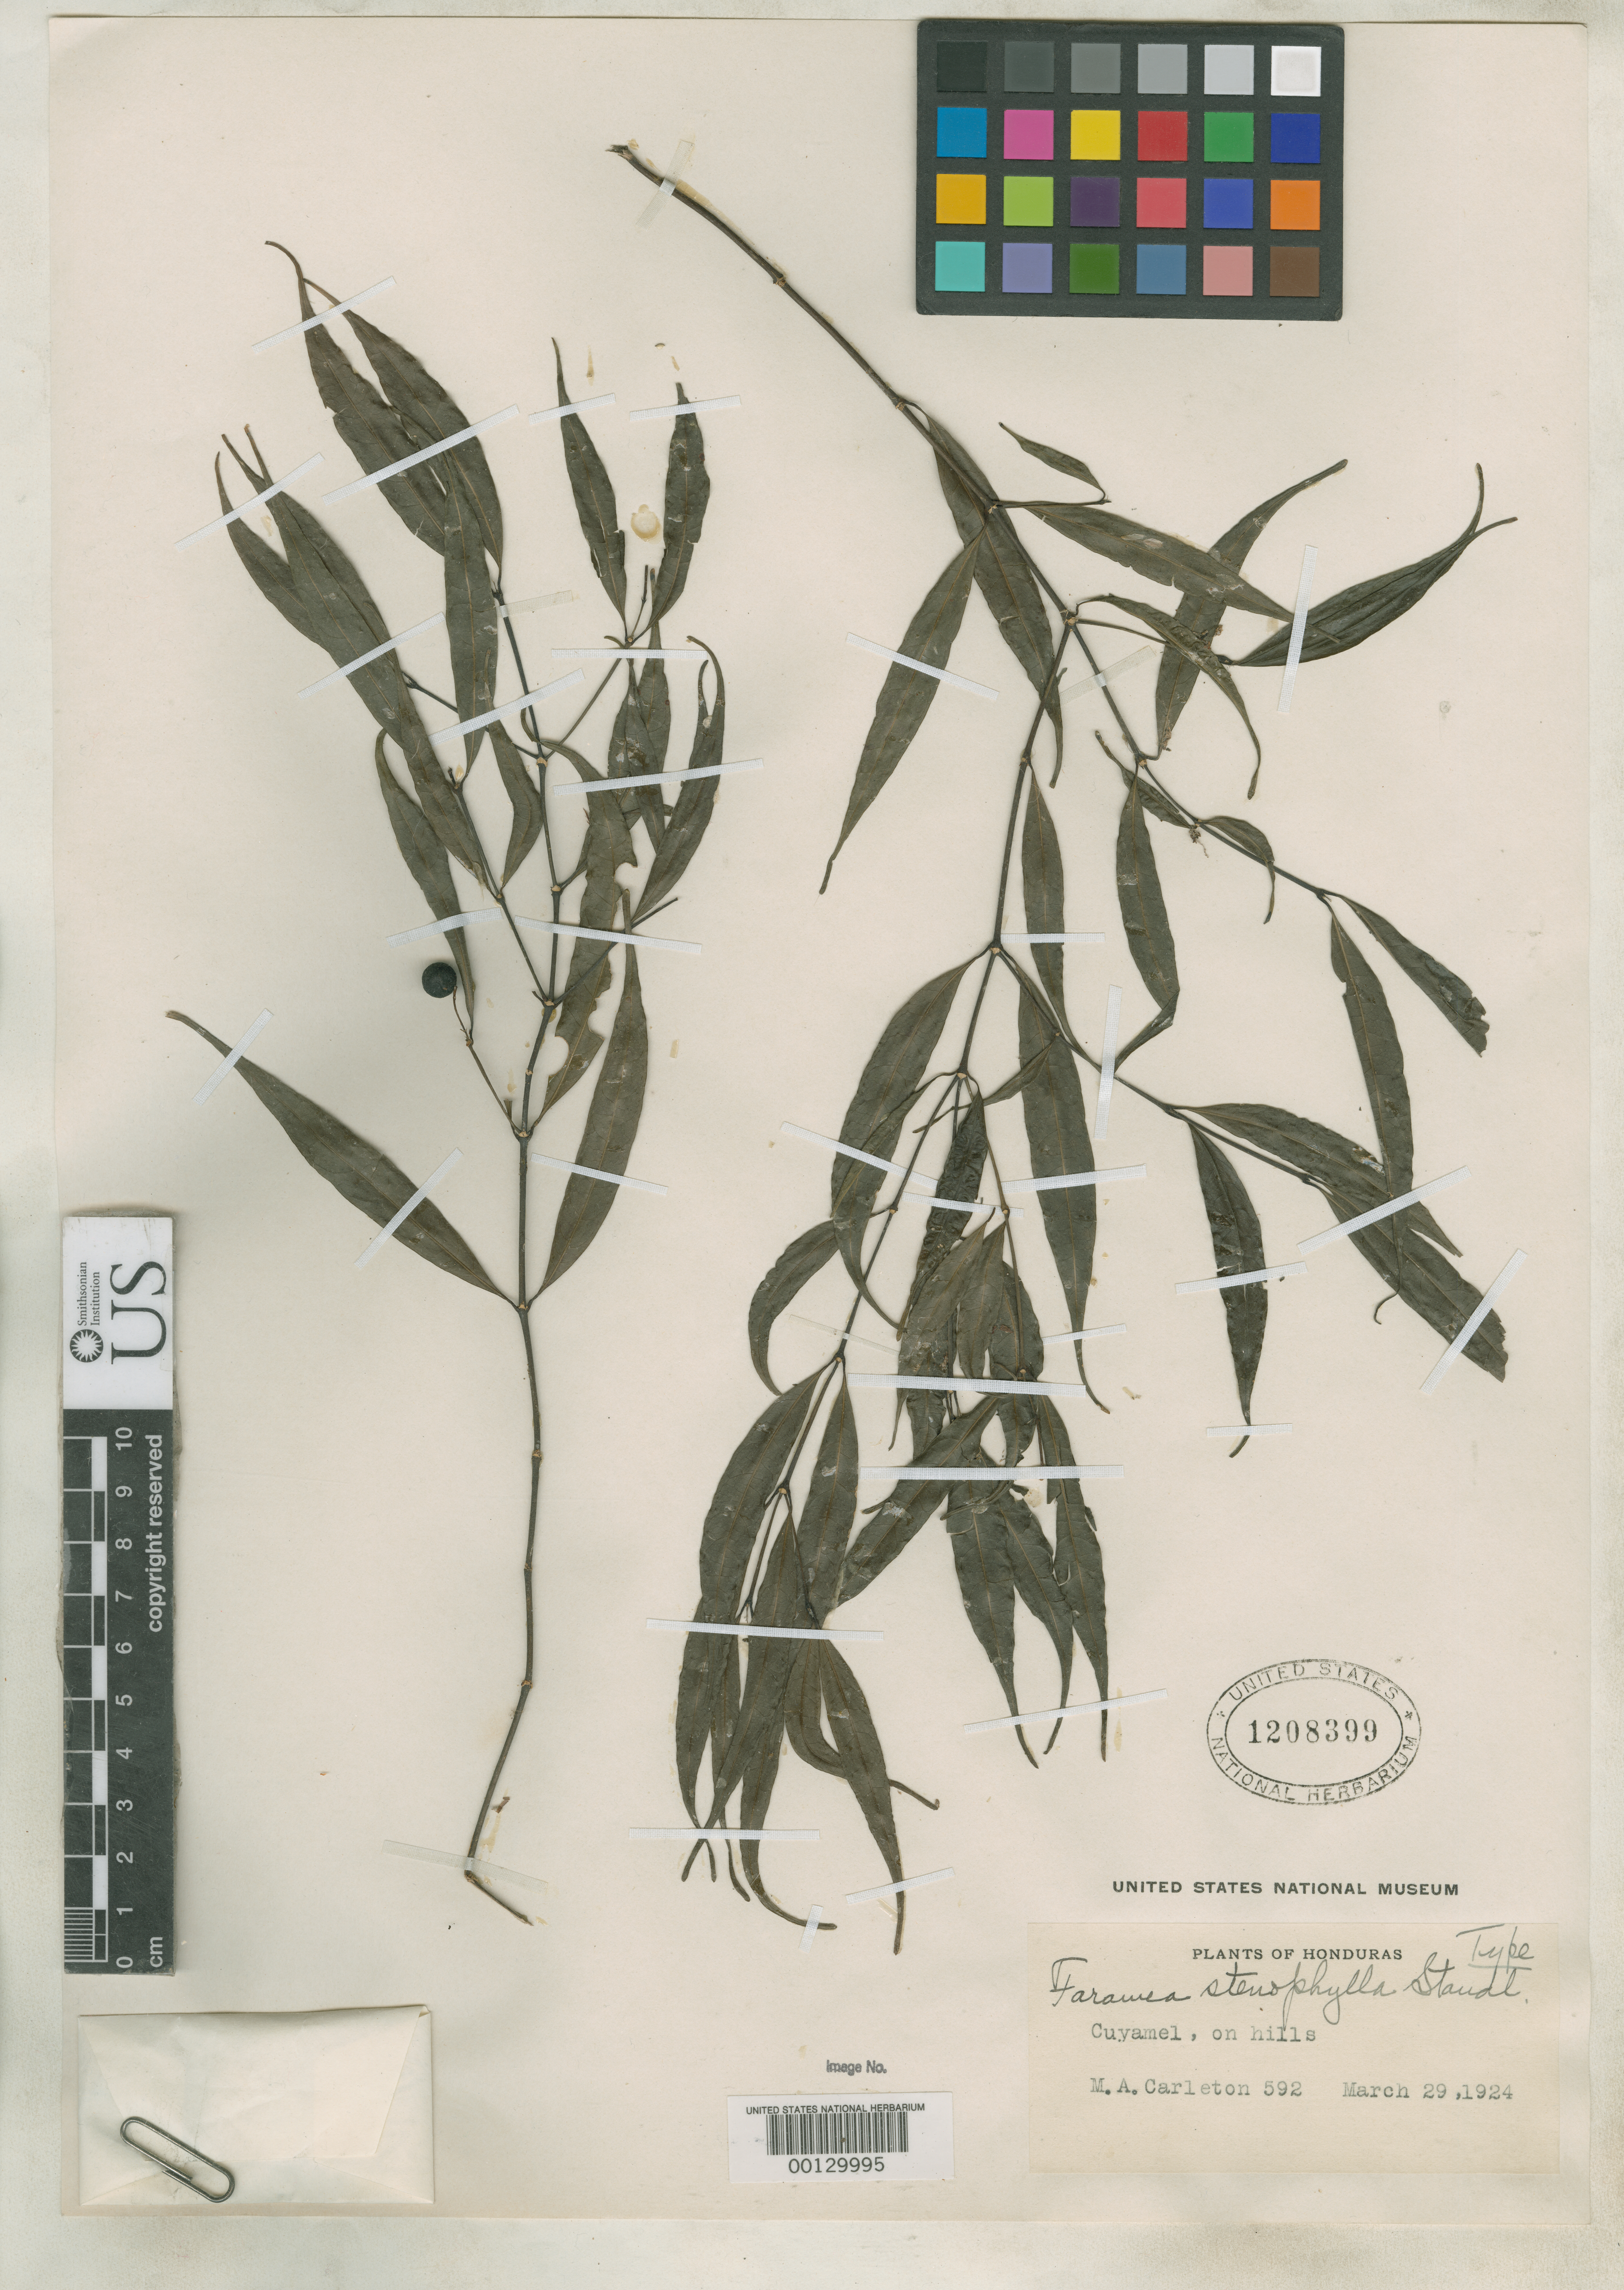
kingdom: Plantae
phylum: Tracheophyta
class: Magnoliopsida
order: Gentianales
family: Rubiaceae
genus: Faramea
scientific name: Faramea stenophylla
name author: Standl.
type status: Holotype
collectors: M. A. Carleton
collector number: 592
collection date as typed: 29 Mar 1924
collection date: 1924-03-29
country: Honduras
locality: Cuyamel.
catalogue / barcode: US 1208399